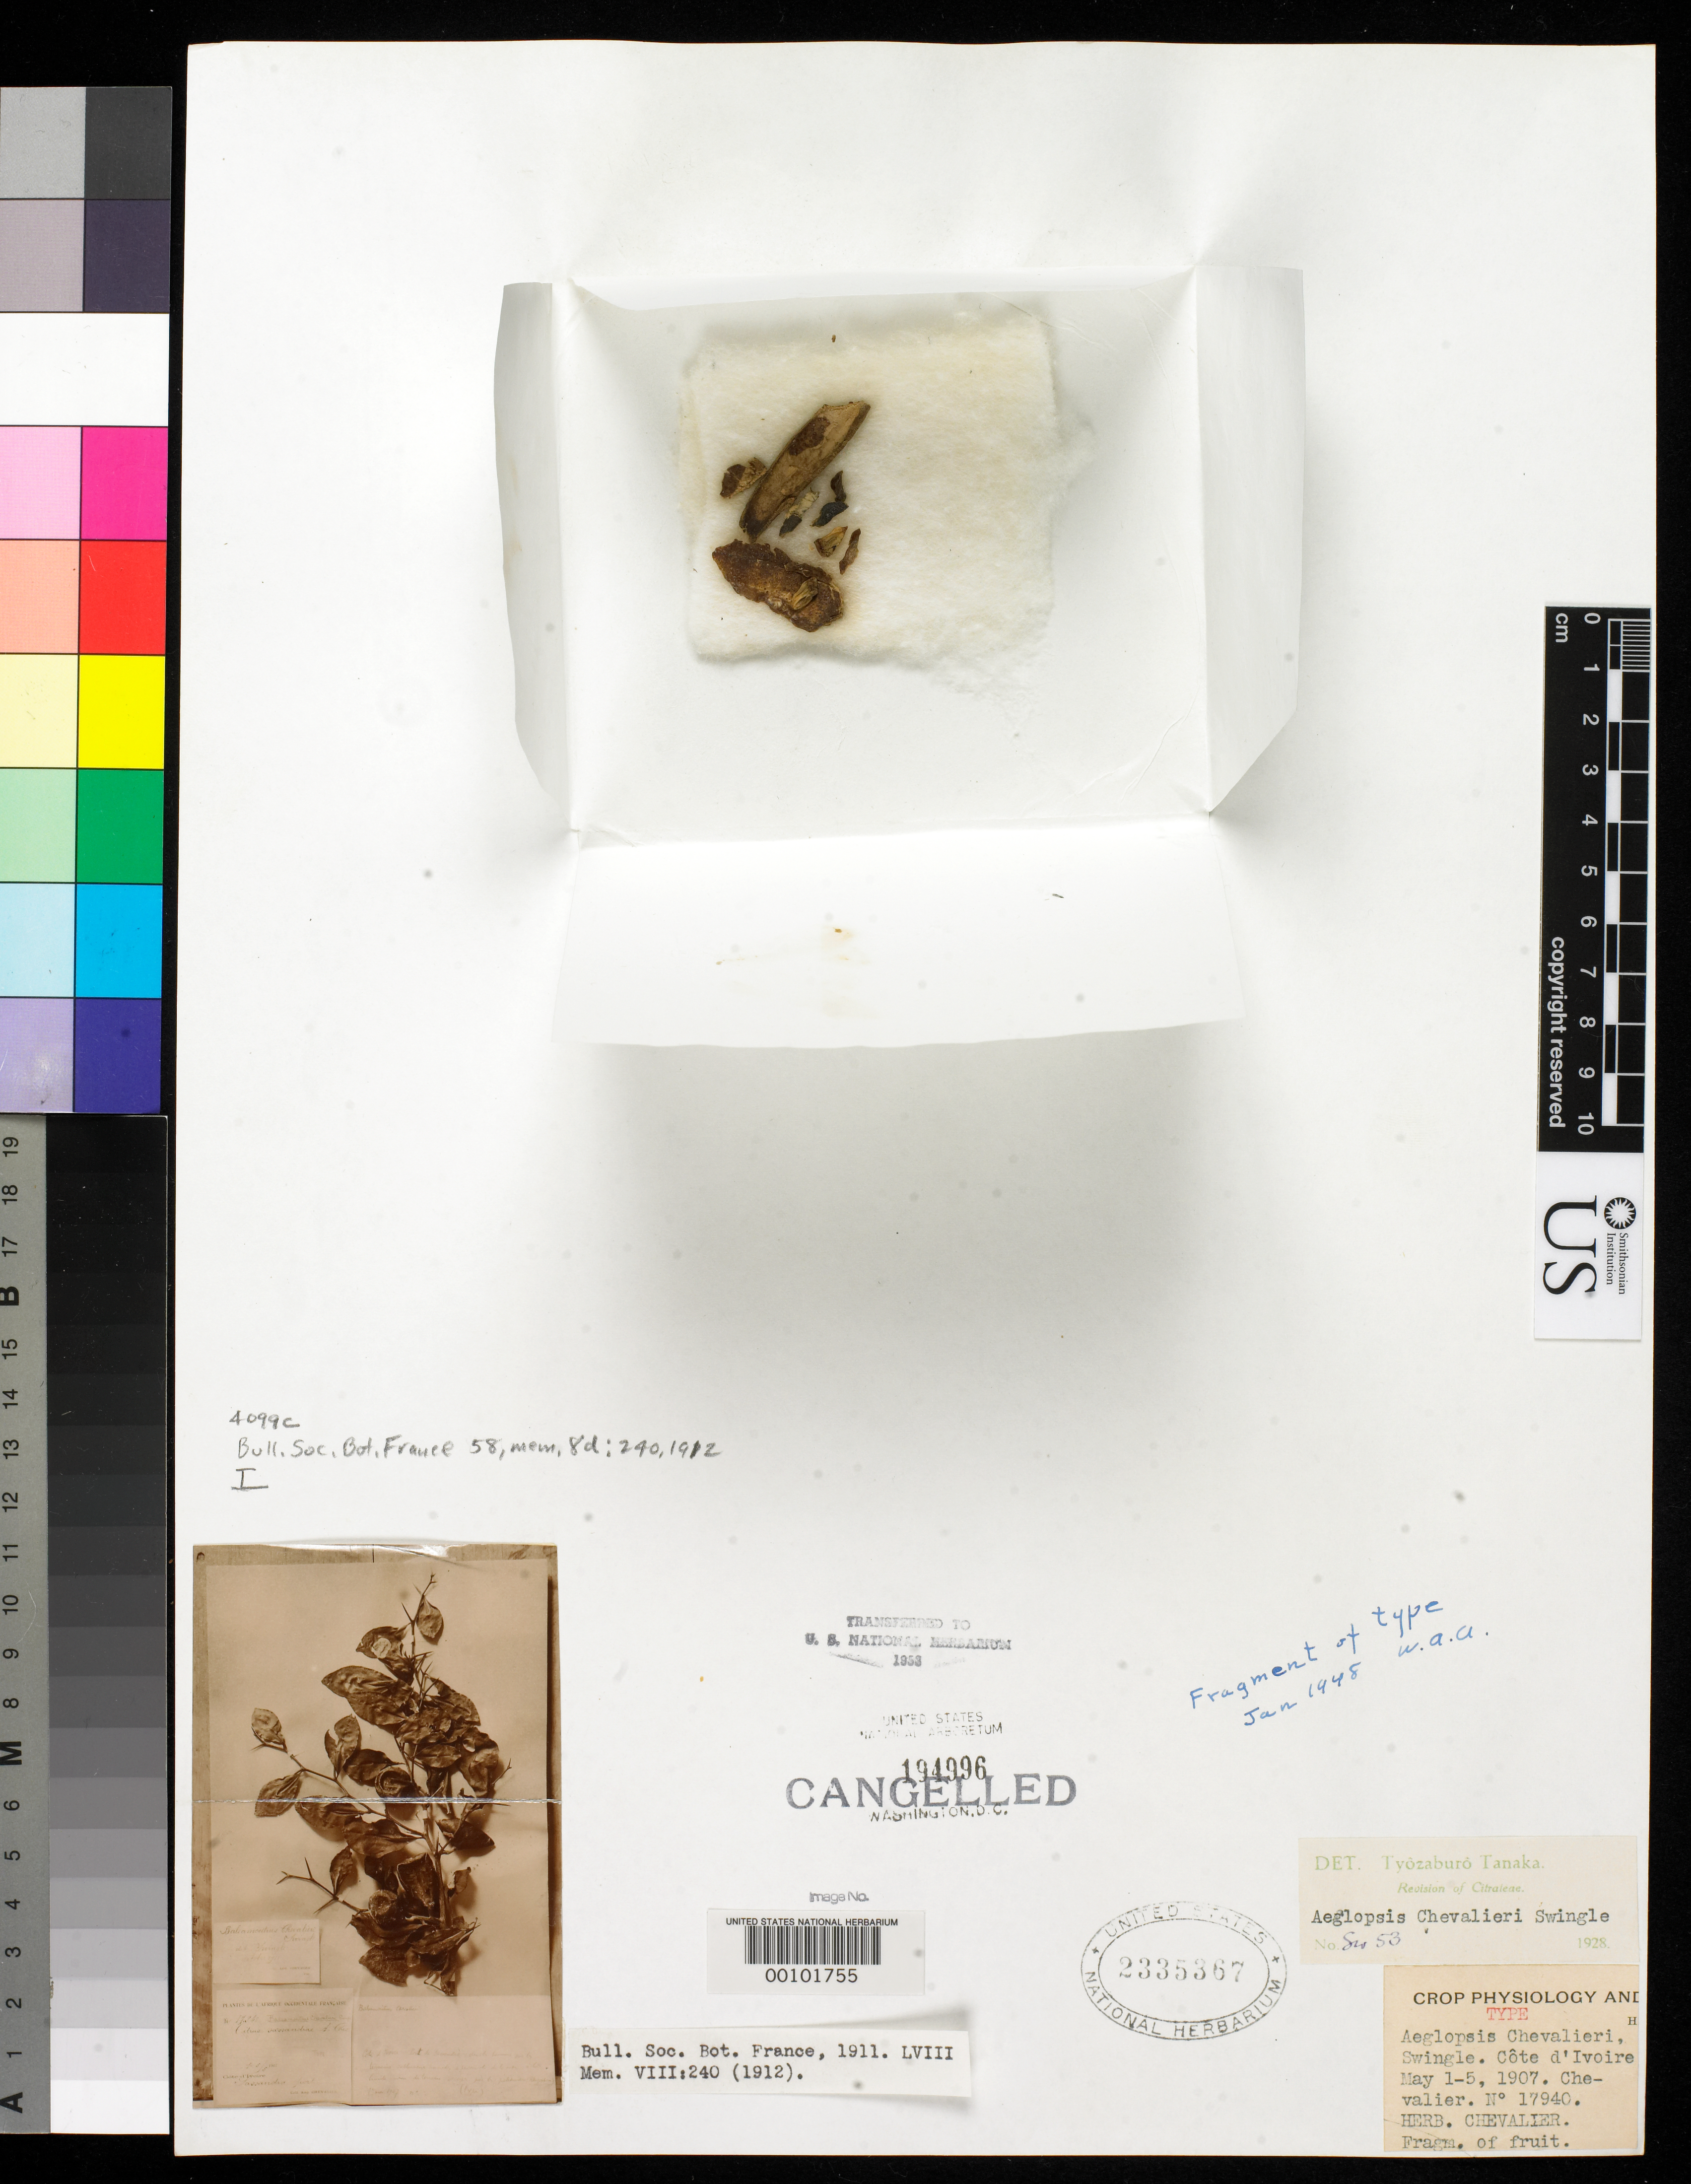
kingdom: Plantae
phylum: Tracheophyta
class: Magnoliopsida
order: Sapindales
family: Rutaceae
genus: Aeglopsis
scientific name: Aeglopsis chevalieri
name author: Swingle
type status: Type Material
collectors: A. J. Chevalier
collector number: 17940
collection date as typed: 01 May 1907 to 05 May 1907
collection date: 1907-05-01/1907-05-05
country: Ivory Coast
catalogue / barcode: US 2335367